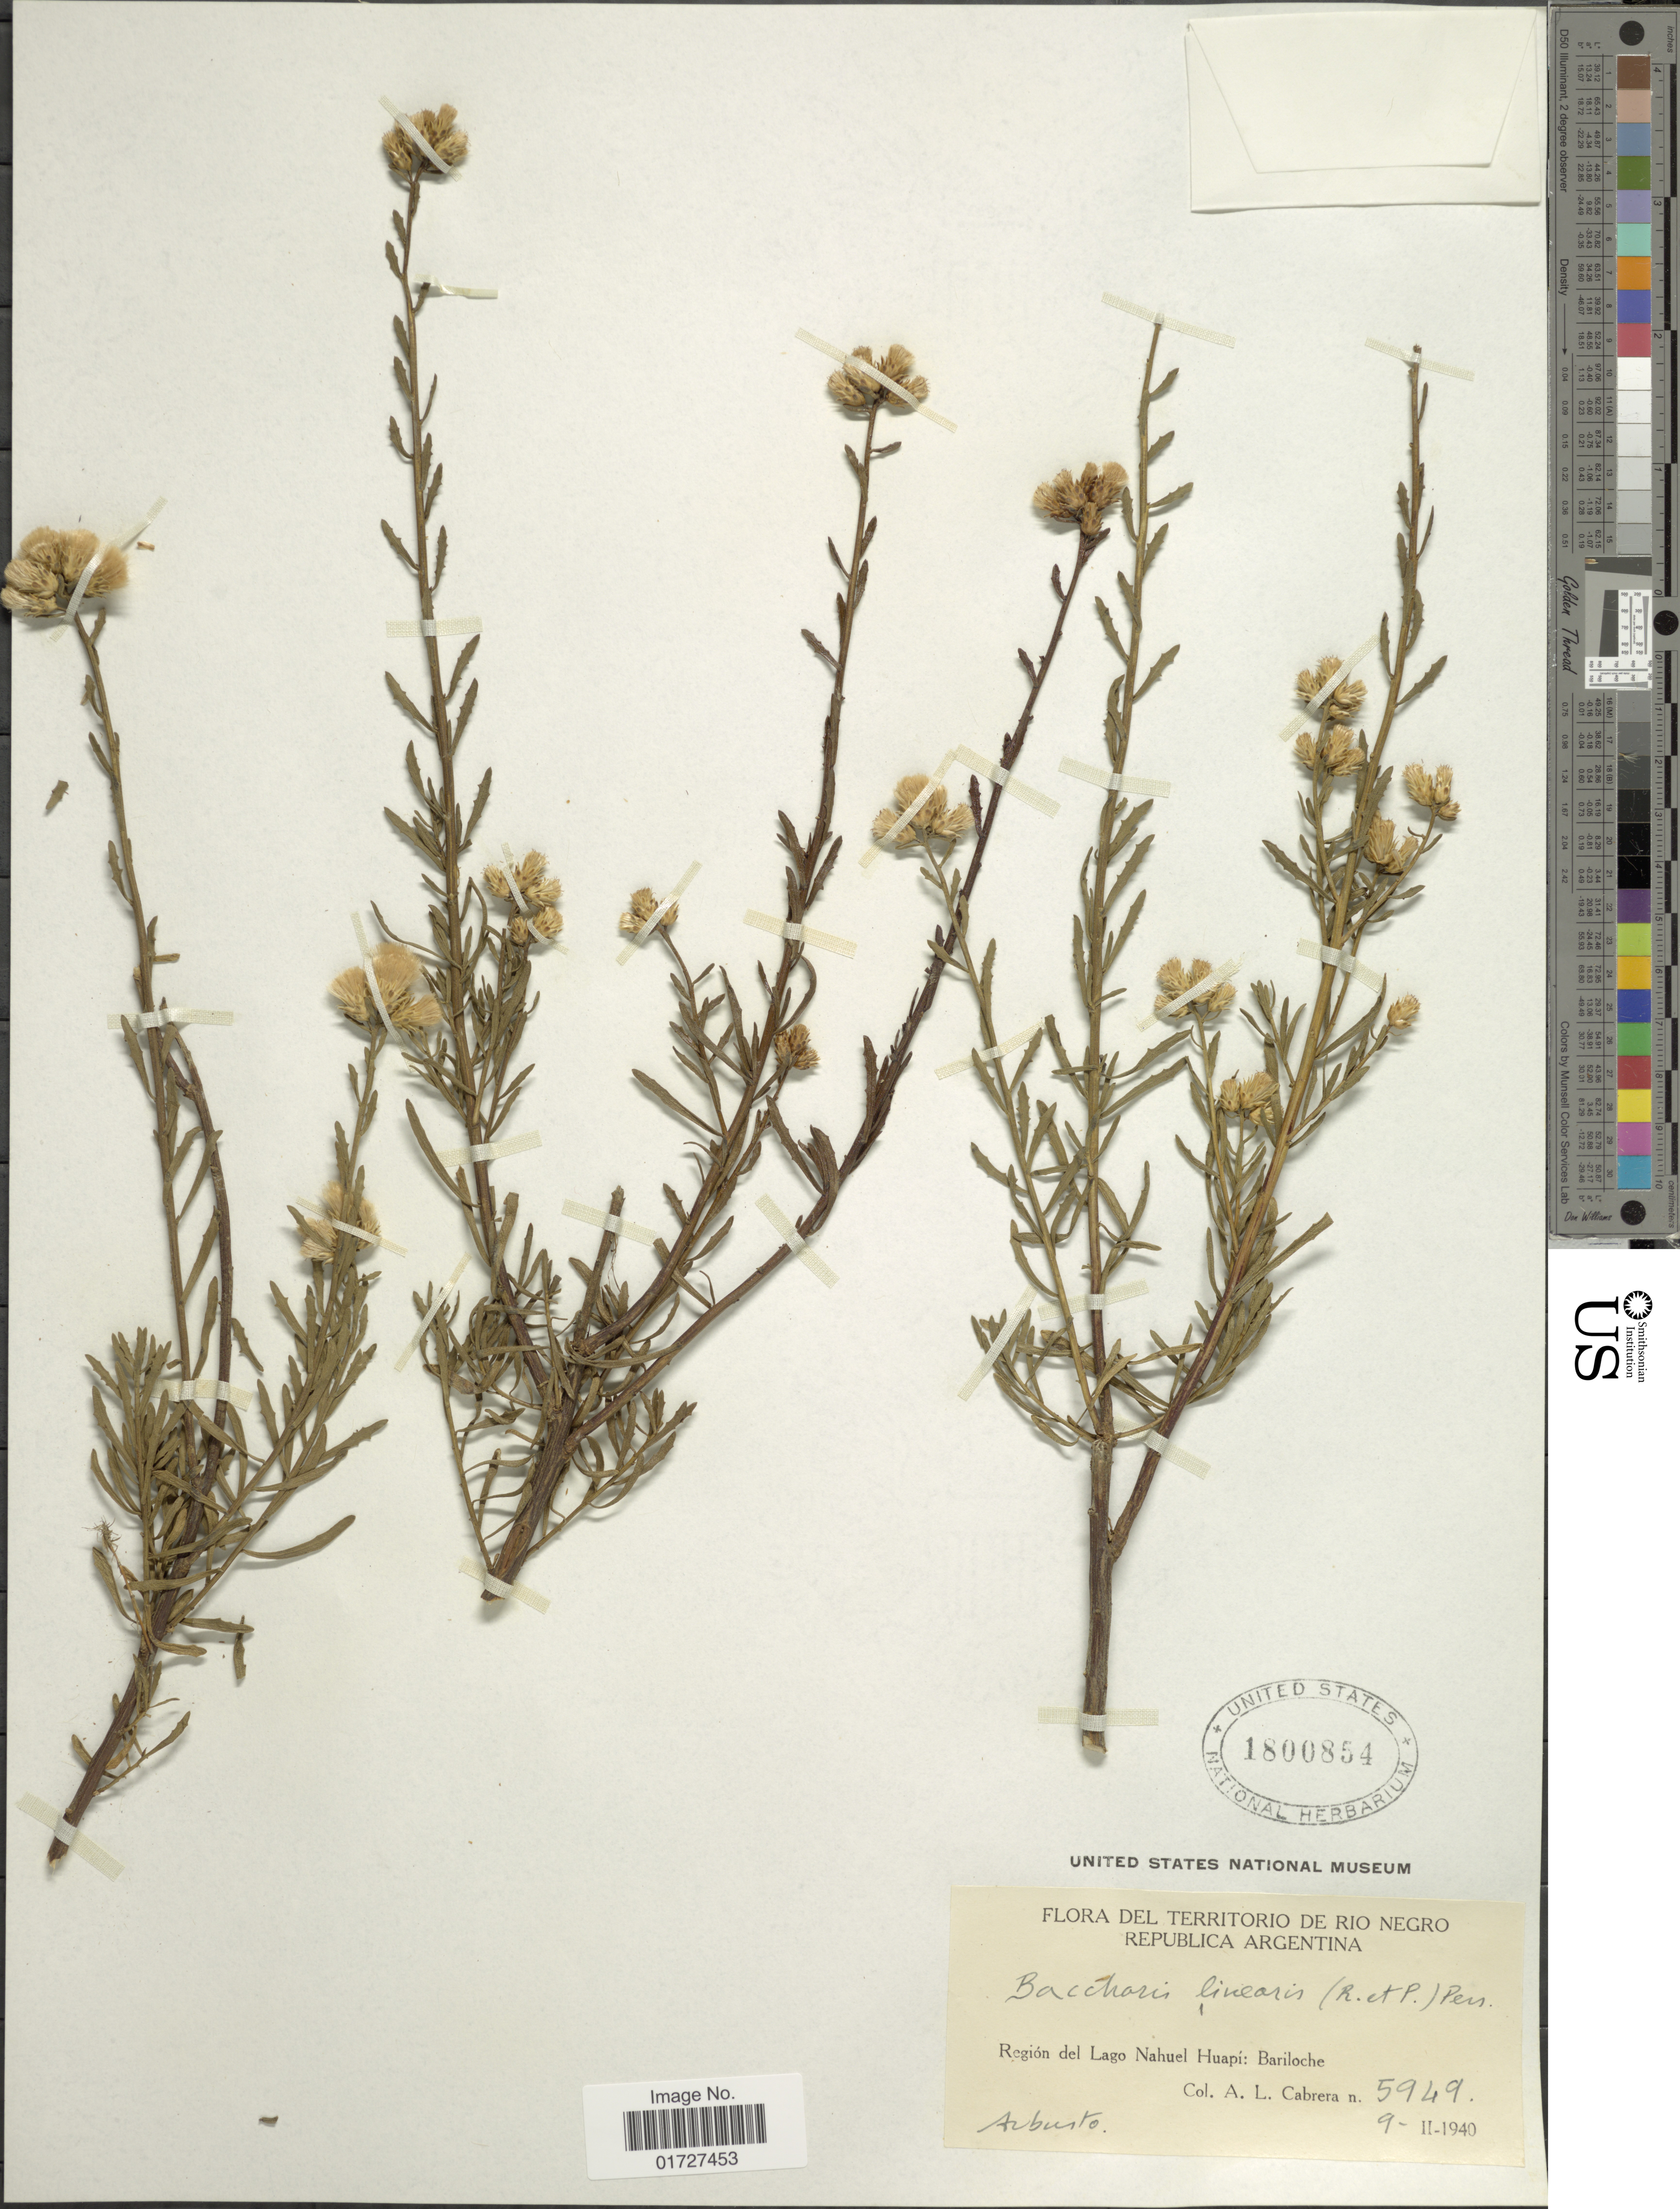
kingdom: Plantae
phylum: Tracheophyta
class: Magnoliopsida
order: Asterales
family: Asteraceae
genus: Baccharis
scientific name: Baccharis linearis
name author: (Ruiz & Pav.) Pers.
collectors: A. L. Cabrera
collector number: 5949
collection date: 1940-02-09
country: Argentina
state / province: Rio Negro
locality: Republica Argentina, Region del Lago Nahuel Huapi, Bariloche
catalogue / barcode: US 1800854